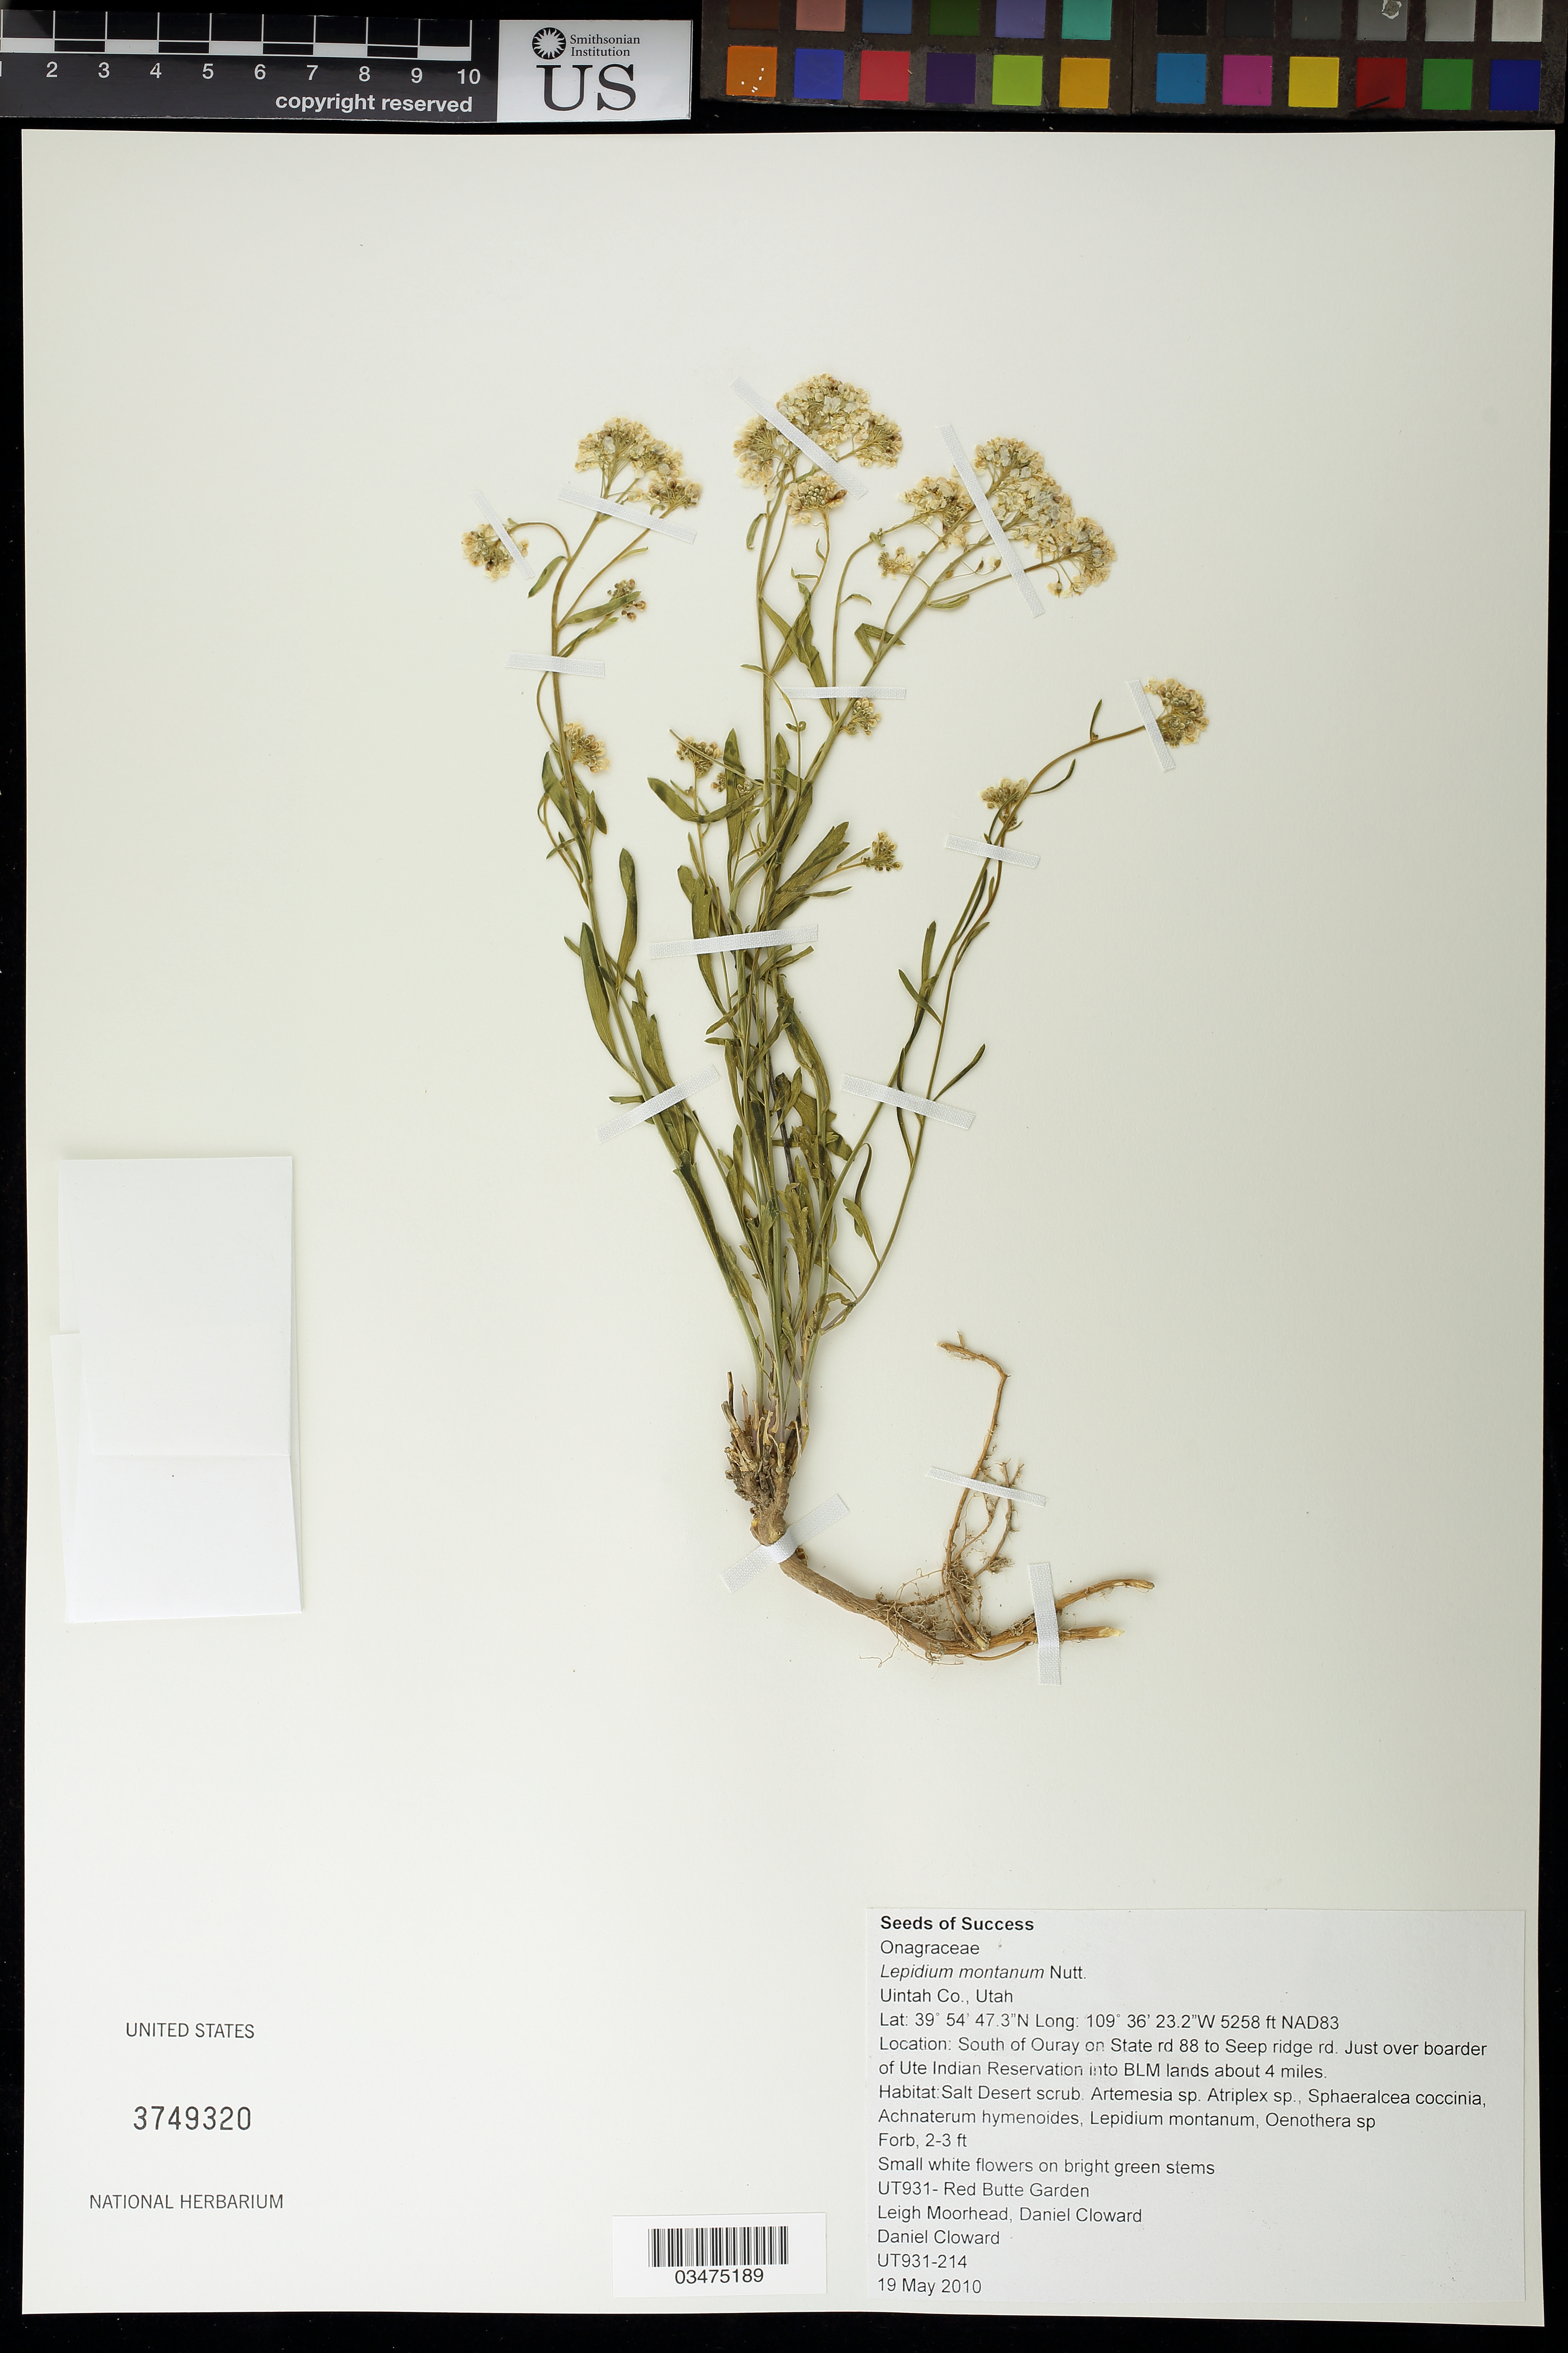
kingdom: Plantae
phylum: Tracheophyta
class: Magnoliopsida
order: Brassicales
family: Brassicaceae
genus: Lepidium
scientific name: Lepidium montanum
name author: Nutt.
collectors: L. Moorhead & D. Cloward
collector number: UT931-214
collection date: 2010-05-19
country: United States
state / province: Utah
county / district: Uintah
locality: S of Ouray on State rd 88 to Seep ridge over boarder of Ute Indian Reservation into BLM lands about 4 miles.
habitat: Salt desert shrub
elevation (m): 1603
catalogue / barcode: US 3749320